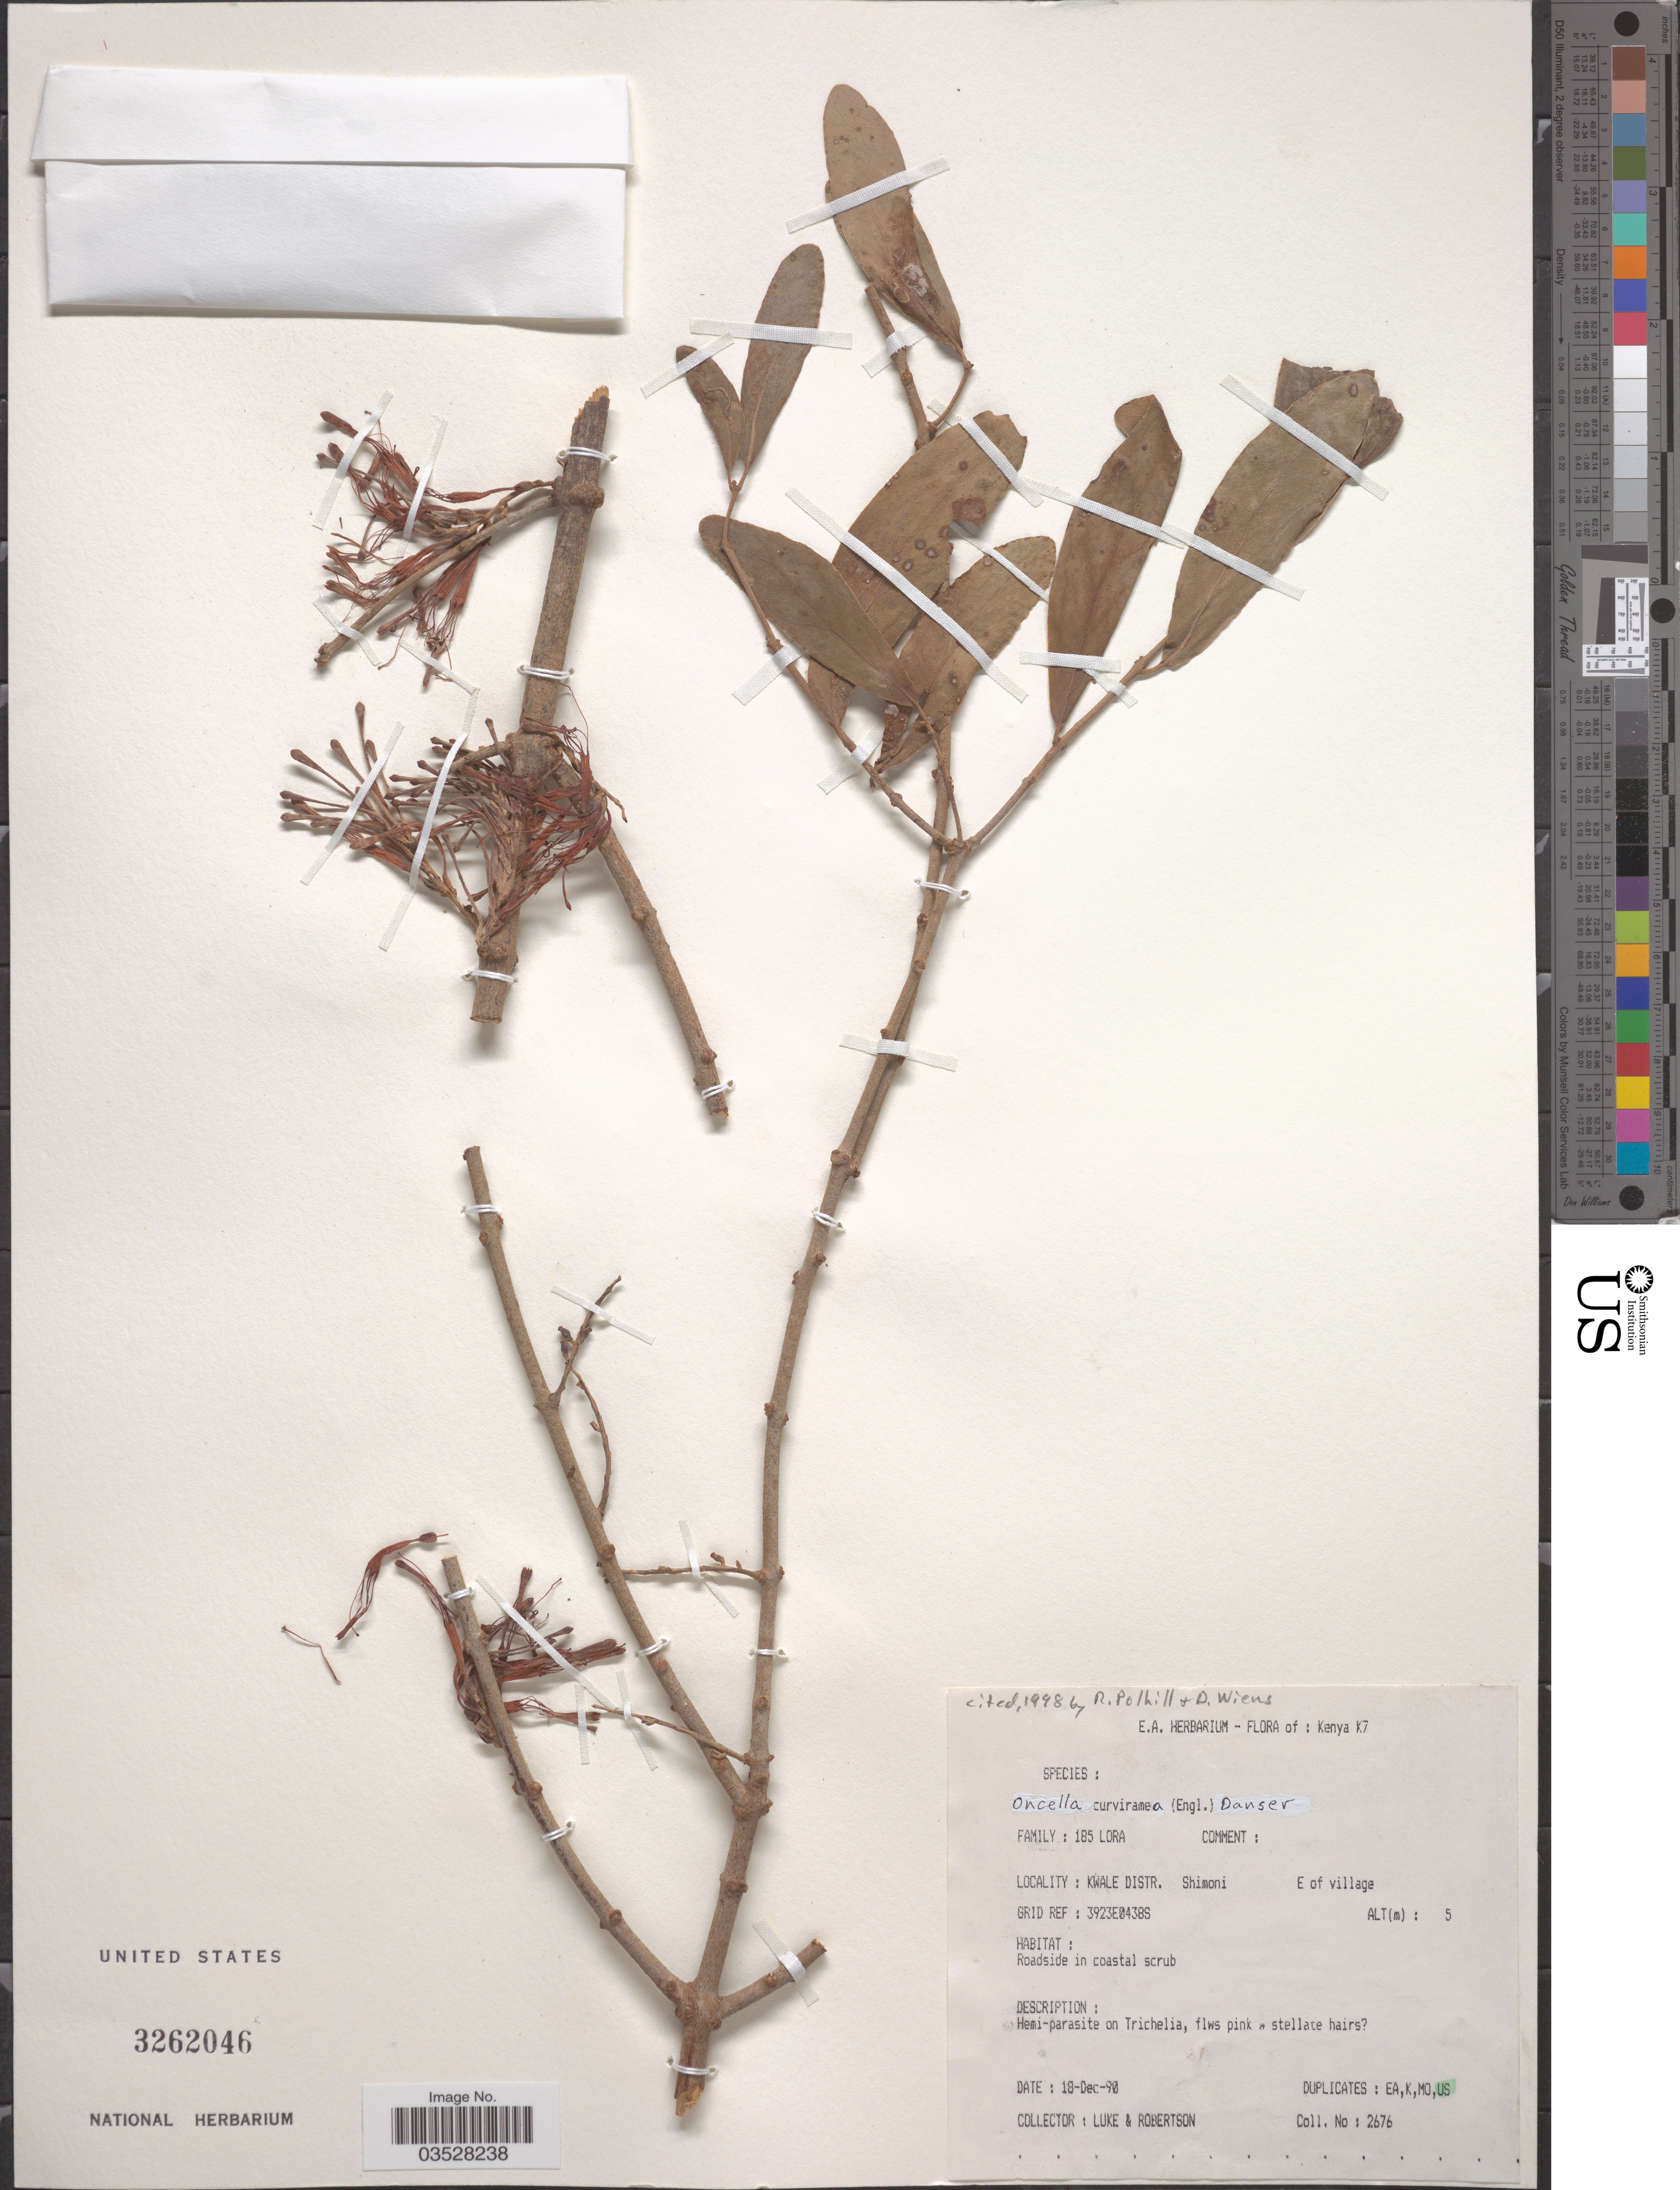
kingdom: Plantae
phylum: Tracheophyta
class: Magnoliopsida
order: Santalales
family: Loranthaceae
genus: Oncella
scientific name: Oncella curviramea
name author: (Engl.) Danser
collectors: -. Luke & -. Robertson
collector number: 2676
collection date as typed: Transcribed d/m/y: 18/12/90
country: Kenya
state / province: Kwale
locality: Kenya K7. Kwale Distr. Shimoni E of village.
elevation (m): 5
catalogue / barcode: US 3262046